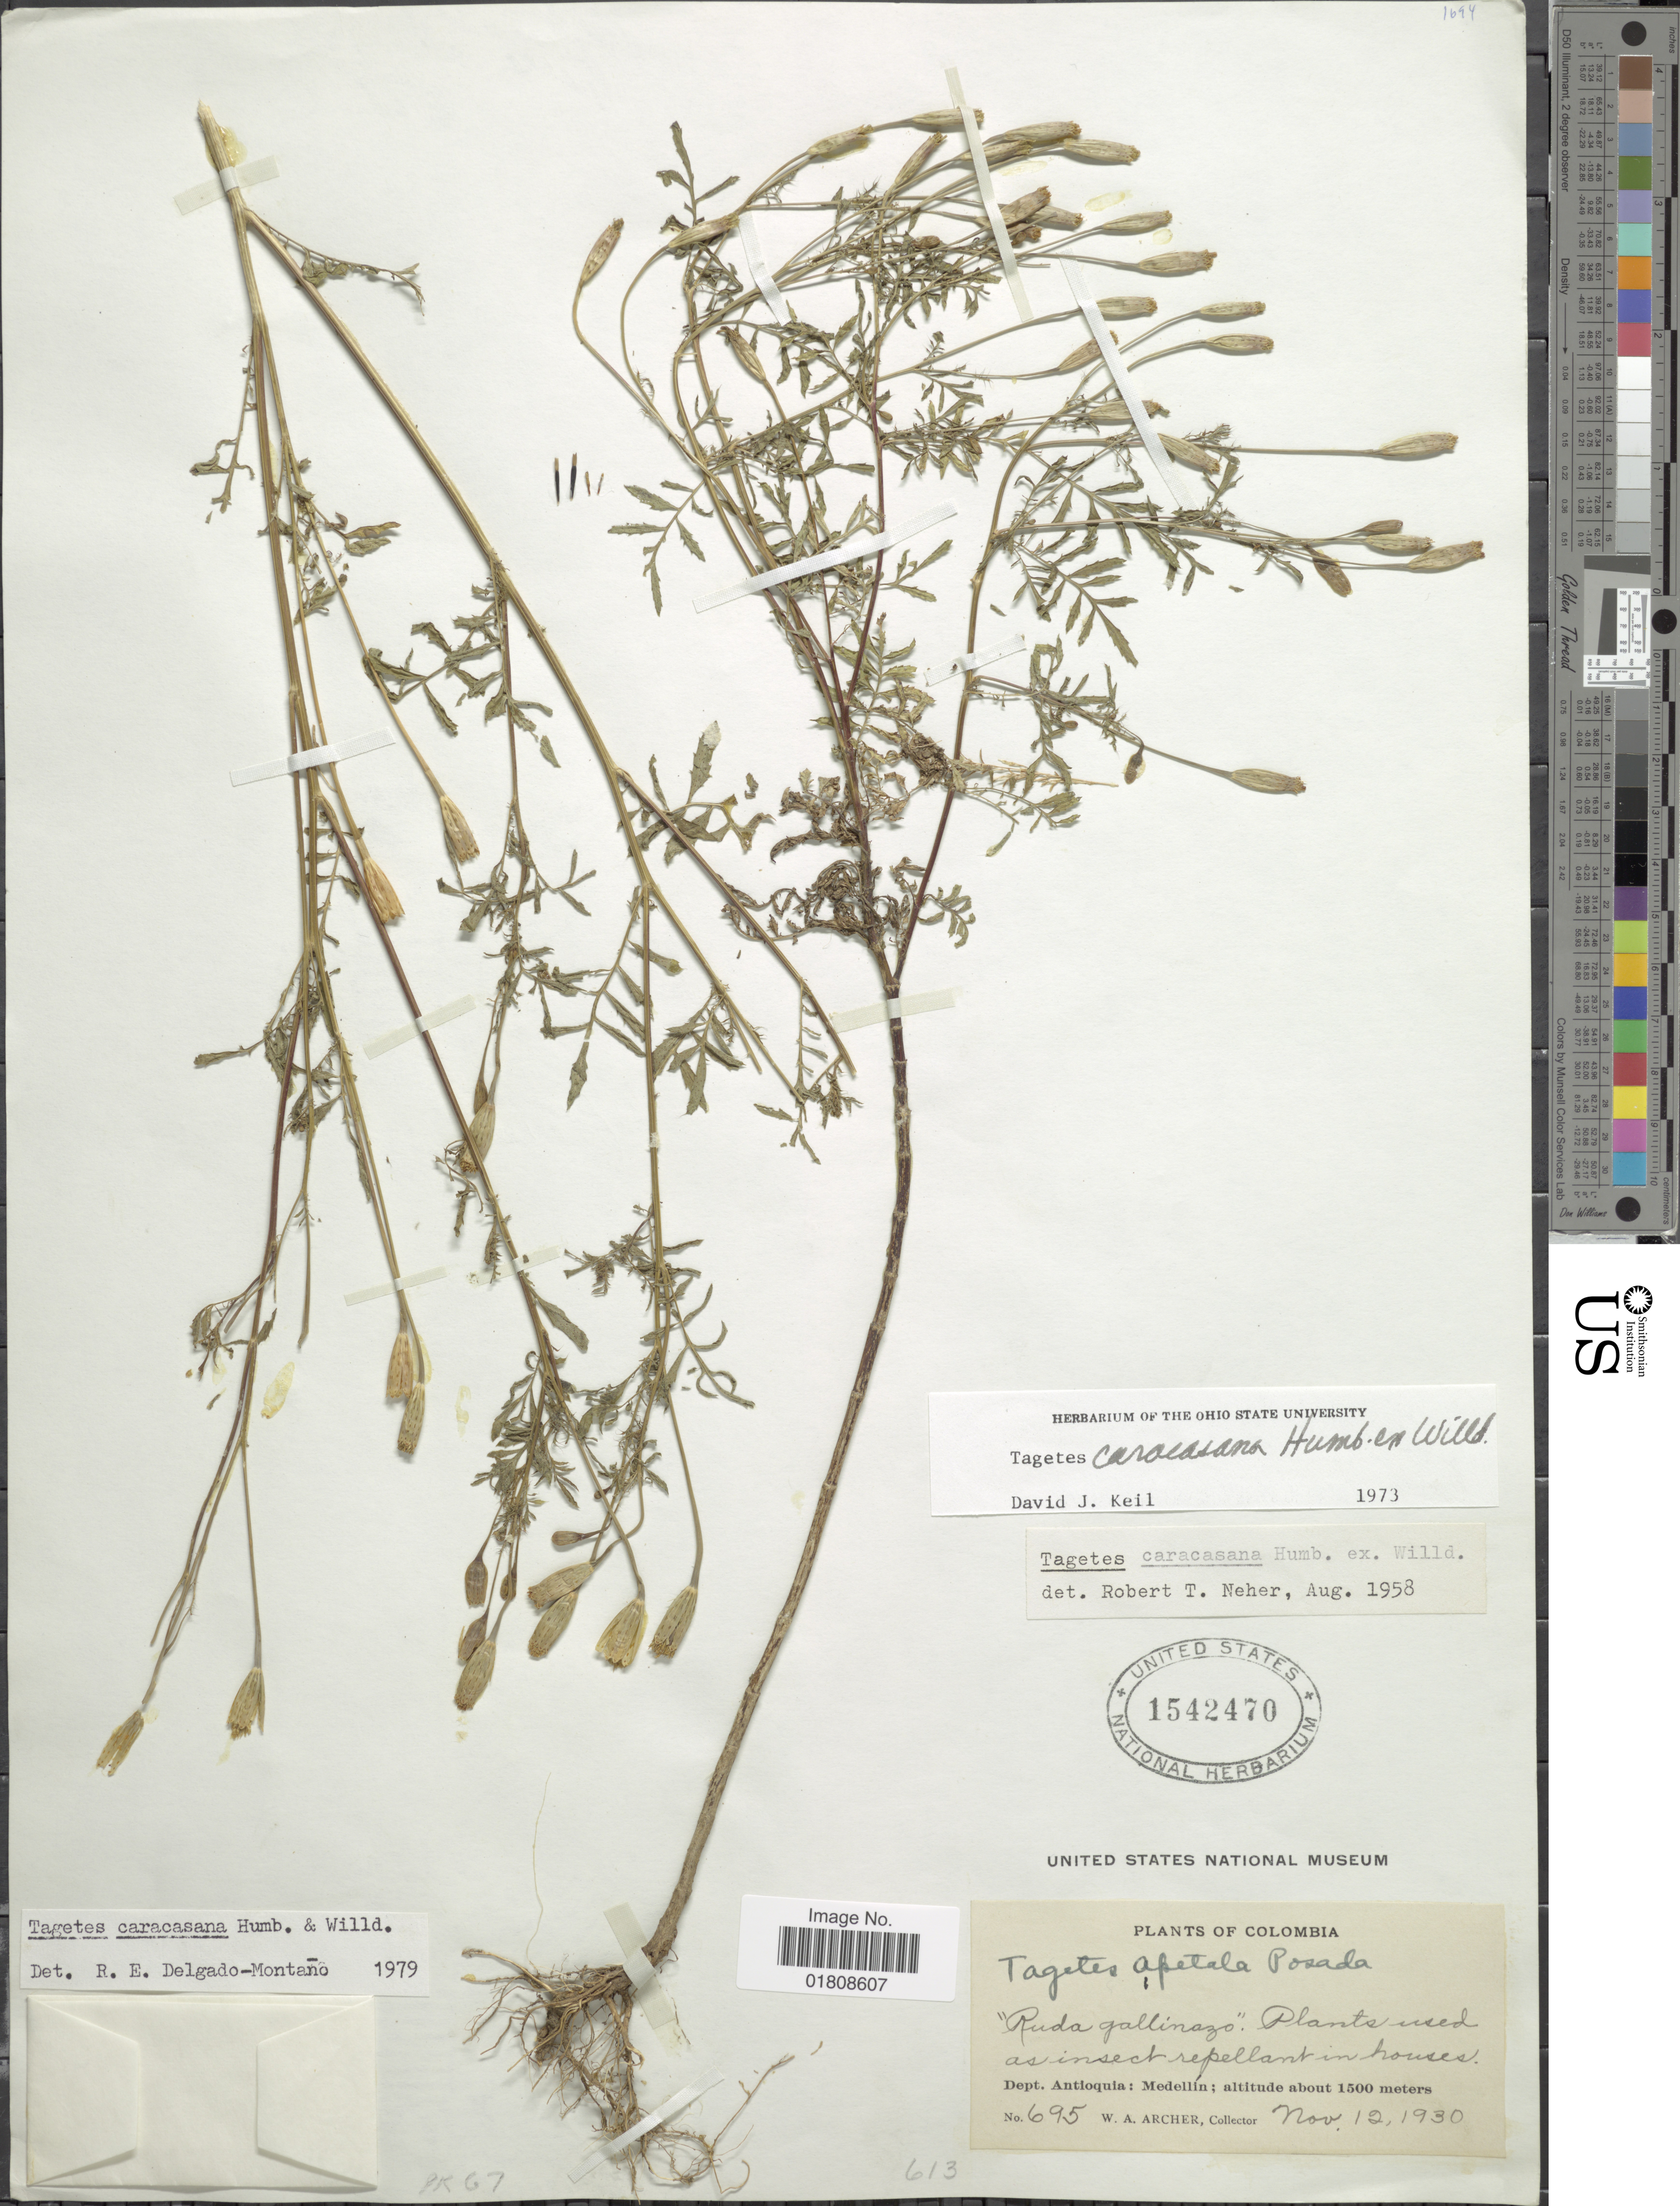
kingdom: Plantae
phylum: Tracheophyta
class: Magnoliopsida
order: Asterales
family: Asteraceae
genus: Tagetes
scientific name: Tagetes caracasana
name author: Humb. ex Willd.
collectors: W. A. Archer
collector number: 695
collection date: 1930-11-12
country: Colombia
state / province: Antioquia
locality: Medellin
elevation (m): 1500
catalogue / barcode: US 1542470